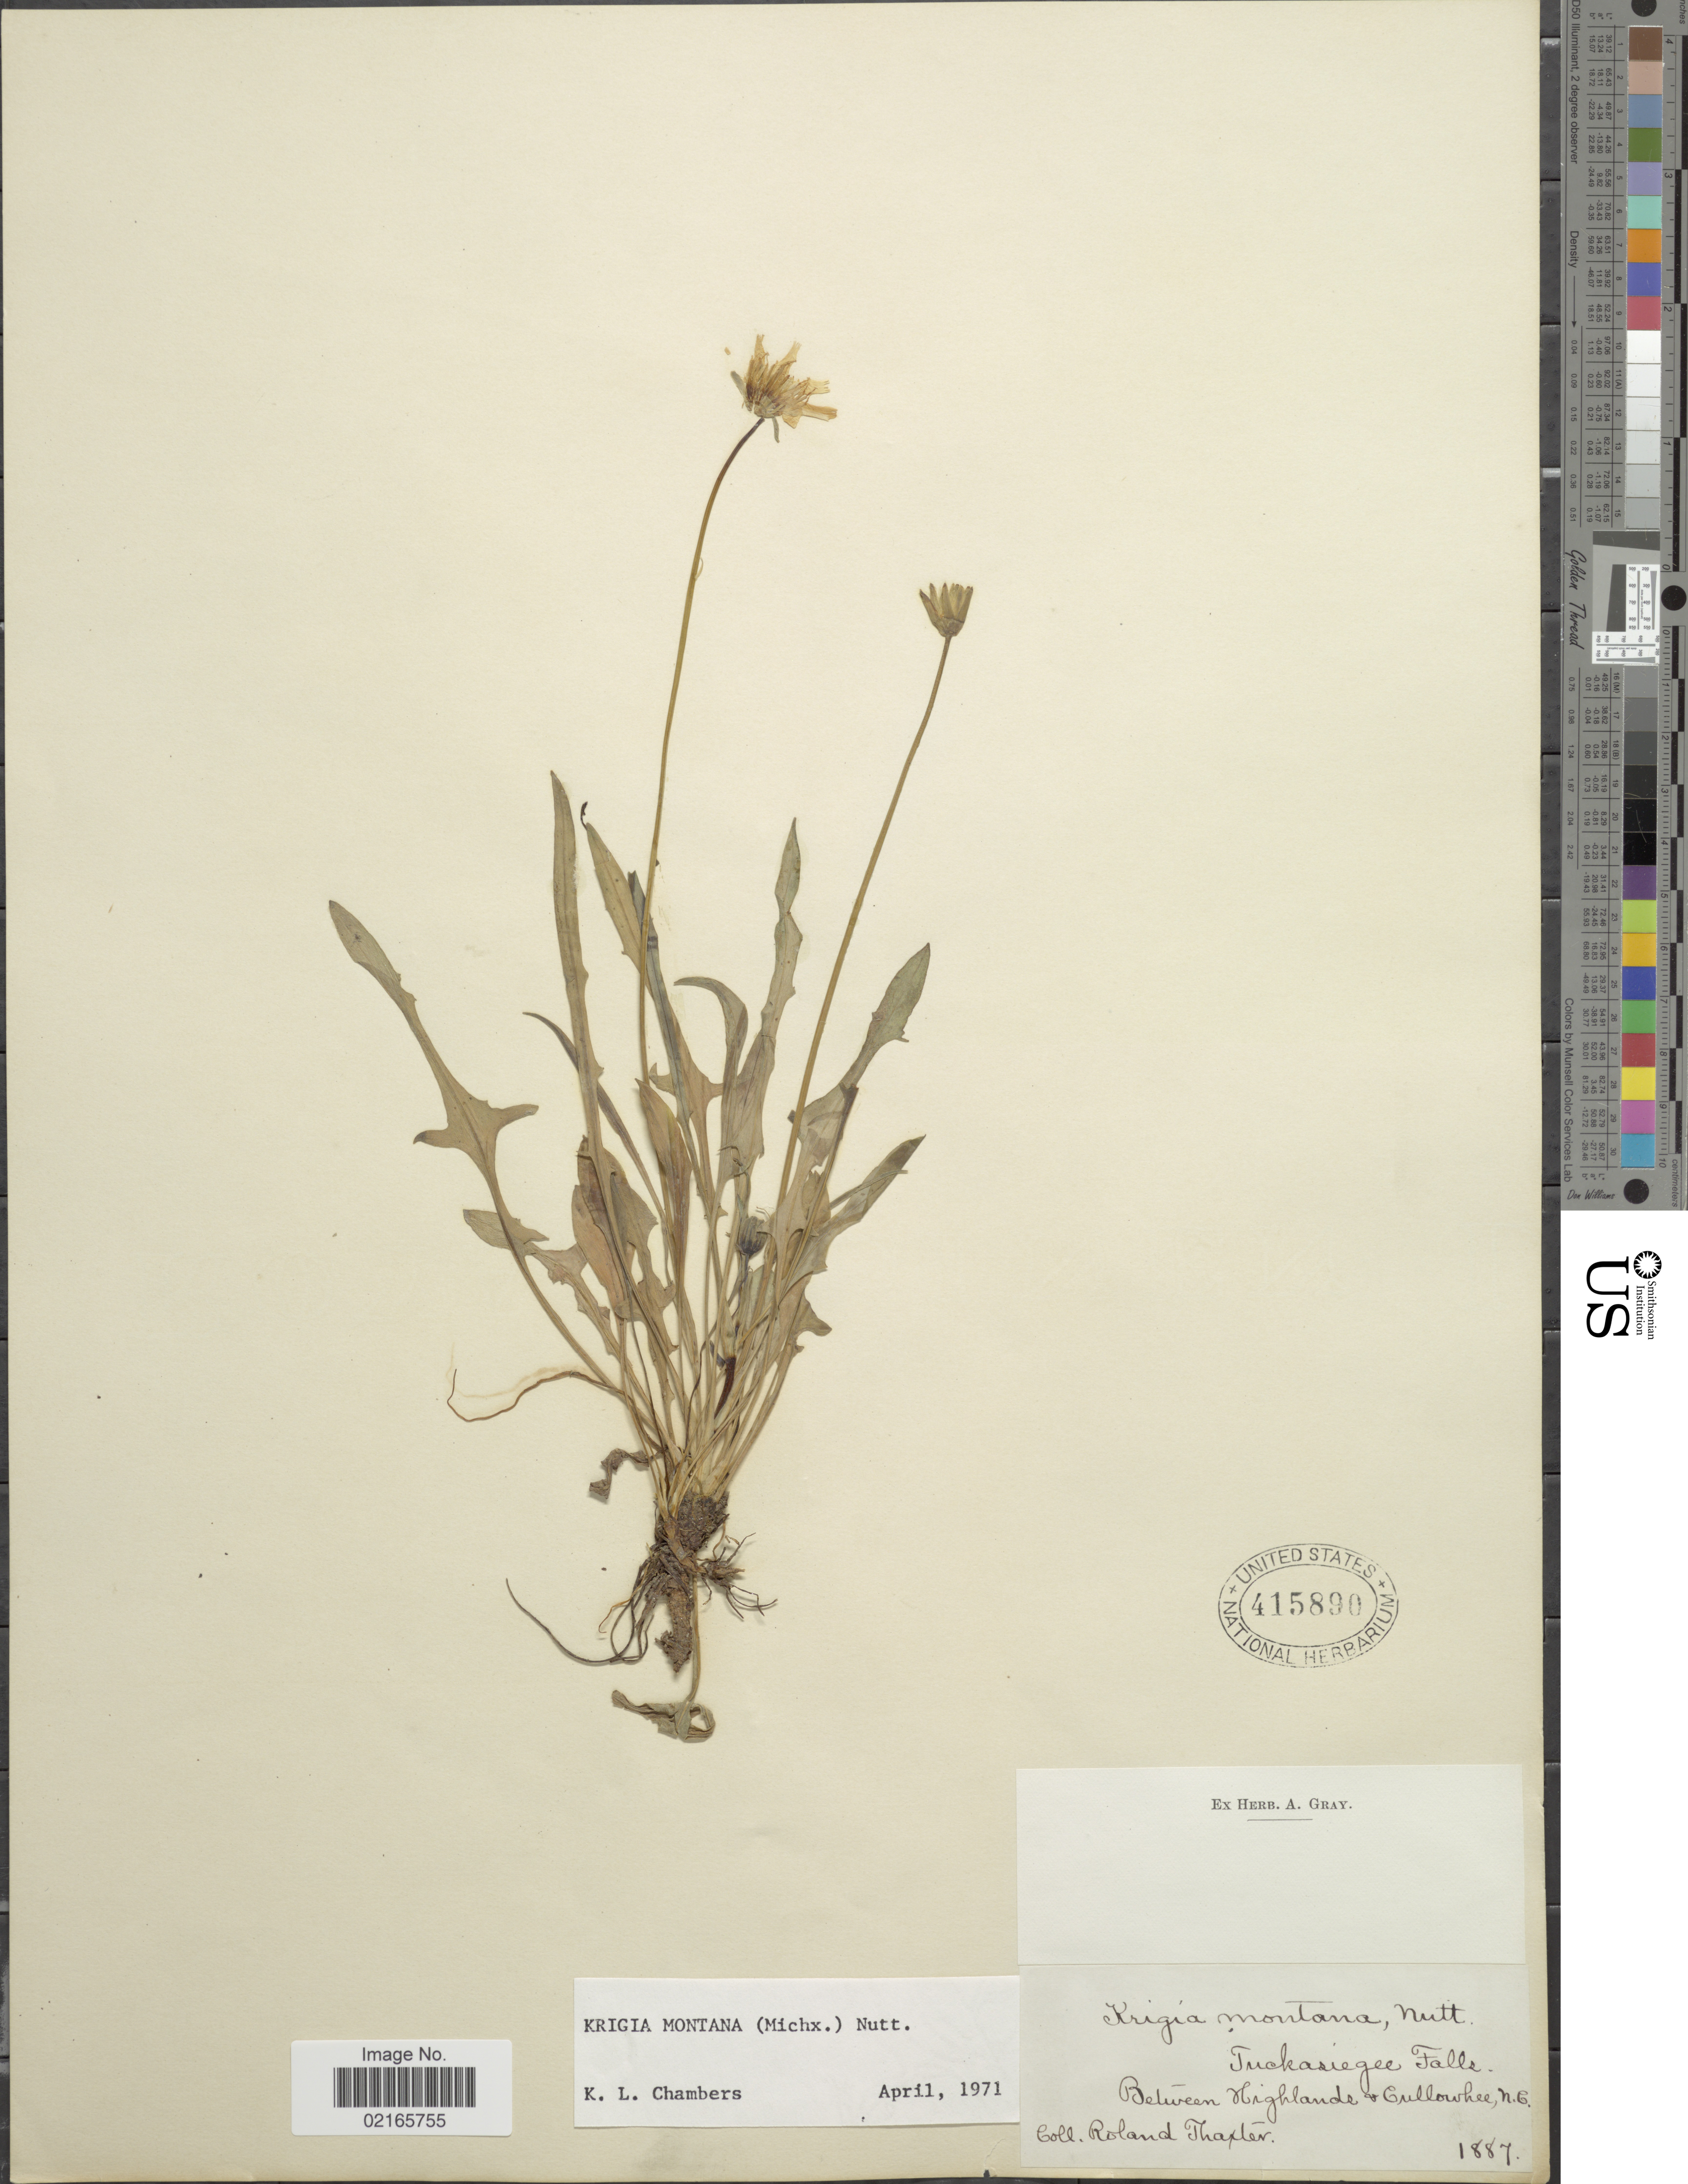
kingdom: Plantae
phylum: Tracheophyta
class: Magnoliopsida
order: Asterales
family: Asteraceae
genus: Krigia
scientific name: Krigia montana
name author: Nutt.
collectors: R. Thaxter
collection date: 1887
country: United States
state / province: North Carolina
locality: Tuckasiegee Falls, between Highlands, Cullowhee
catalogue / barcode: US 415890